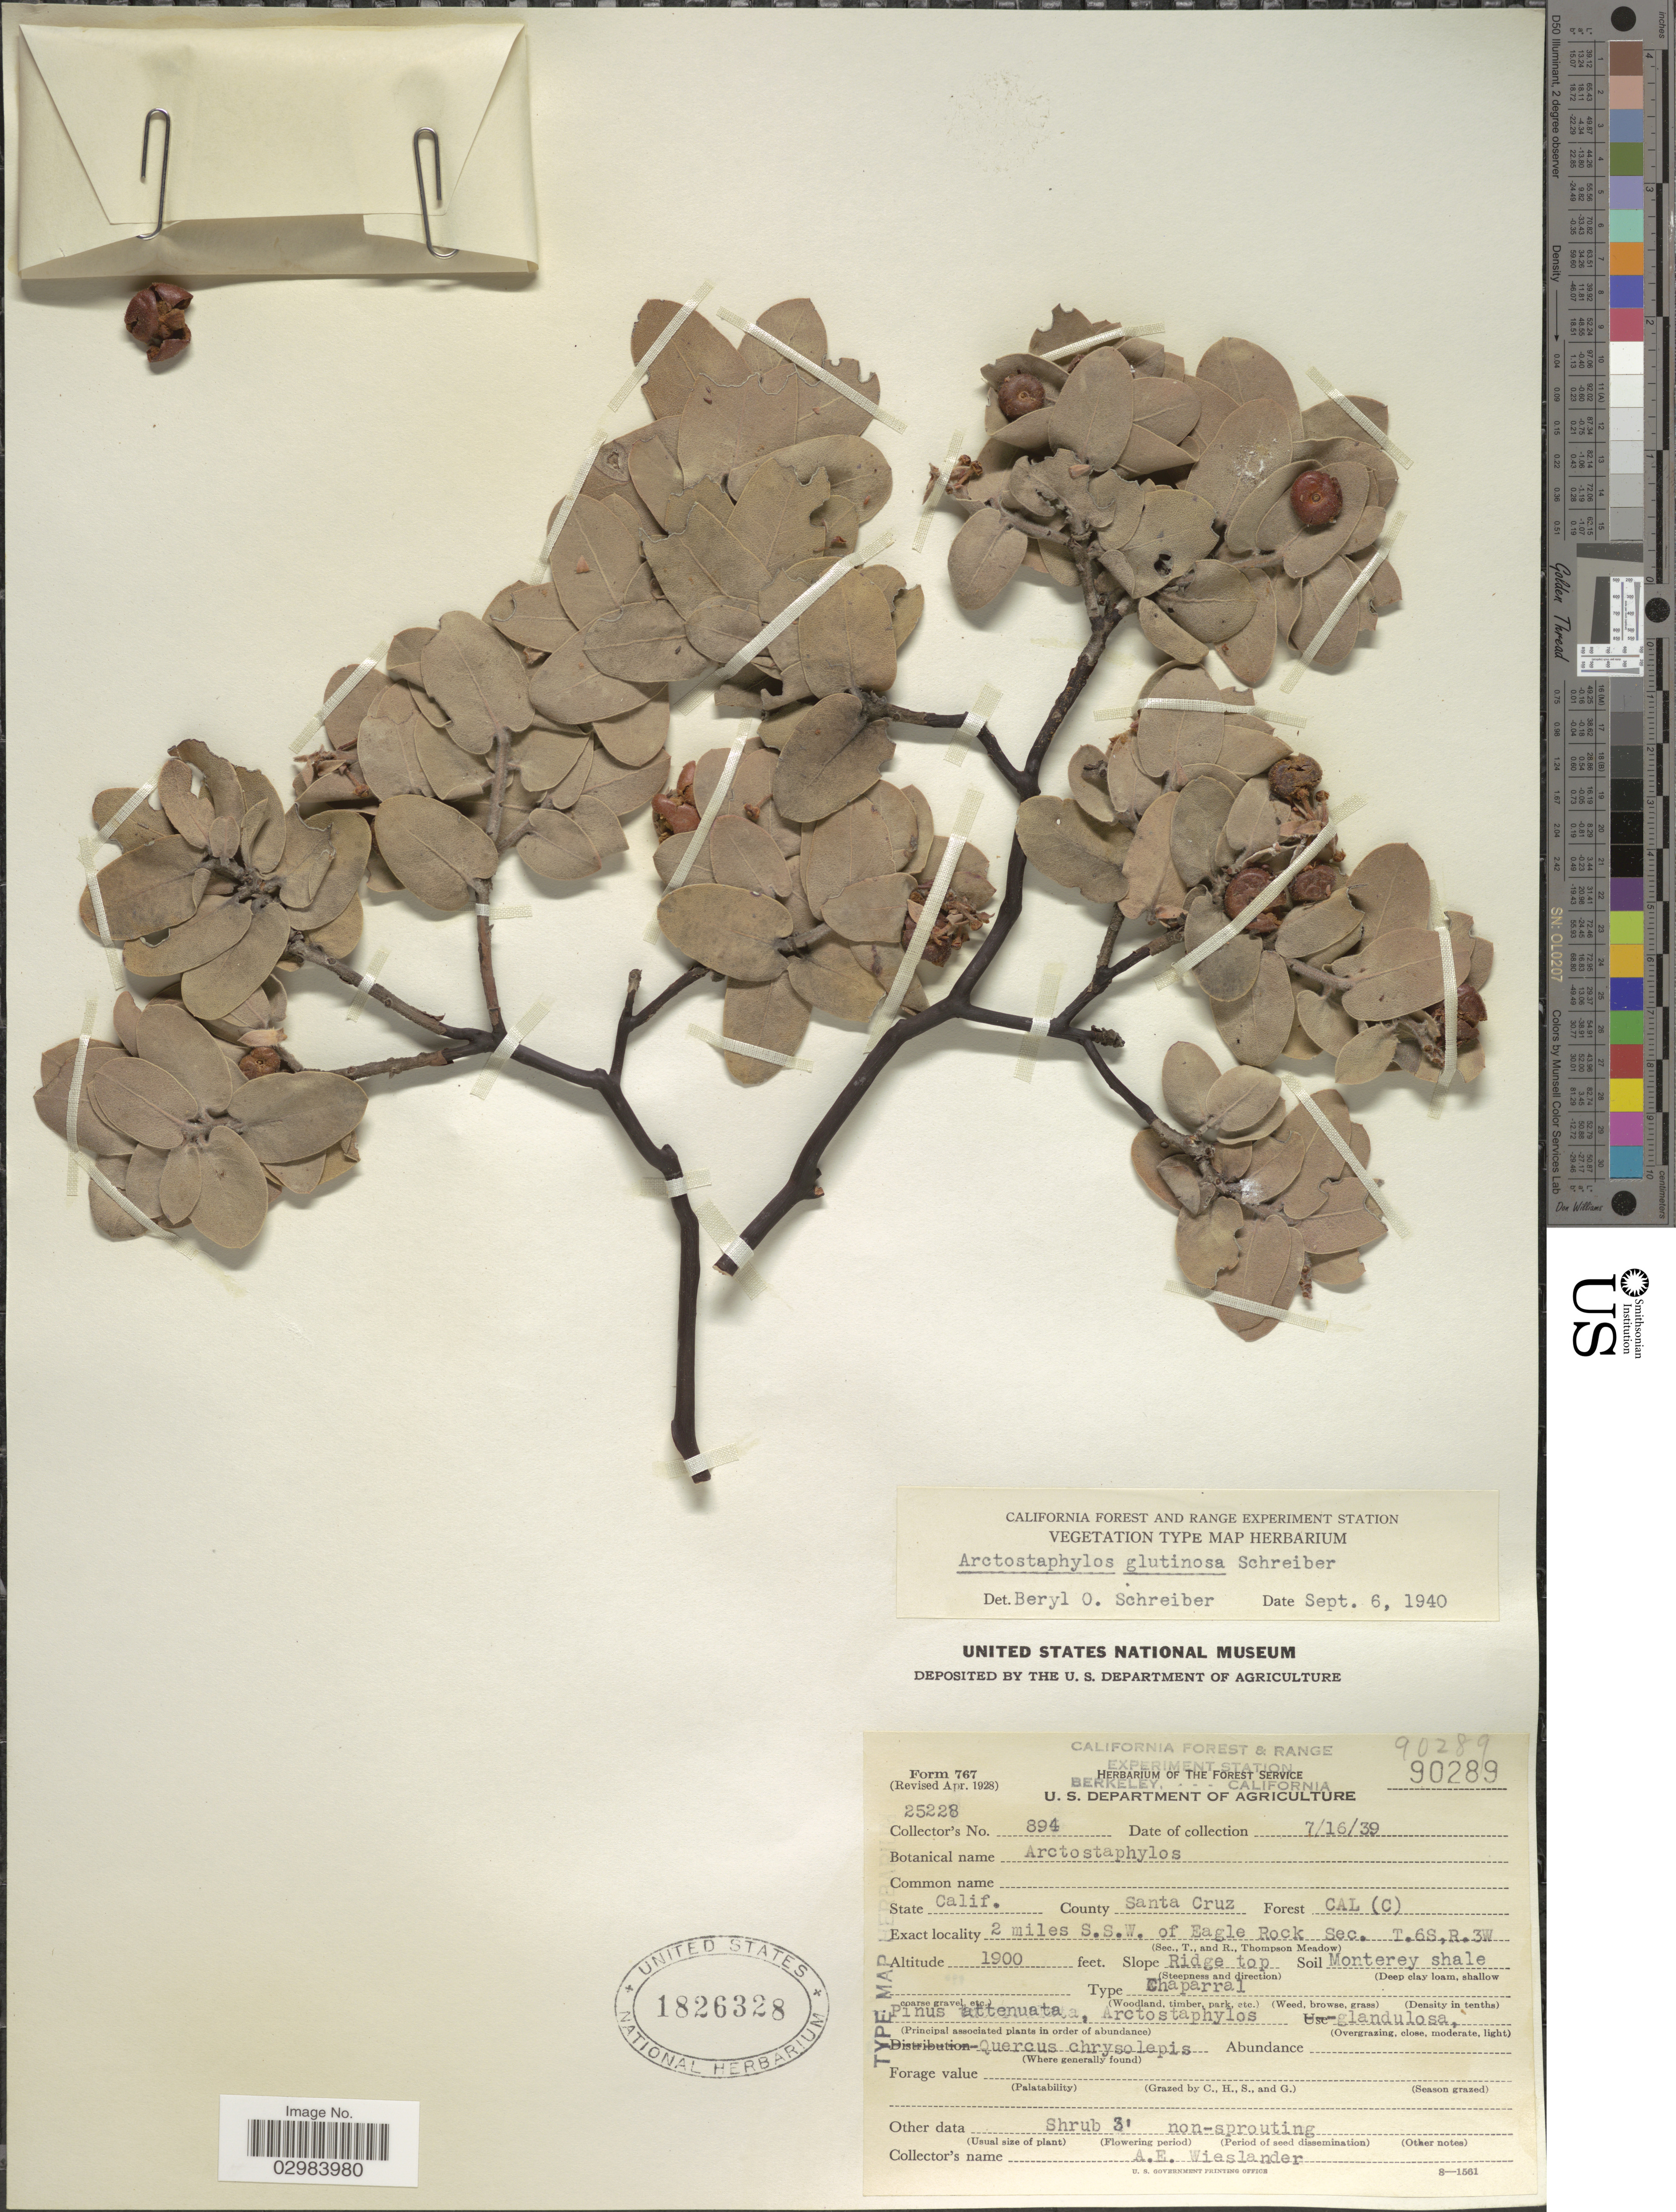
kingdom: Plantae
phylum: Tracheophyta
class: Magnoliopsida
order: Ericales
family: Ericaceae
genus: Arctostaphylos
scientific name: Arctostaphylos glutinosa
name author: B. Schreiber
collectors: A. E. Wieslander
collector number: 894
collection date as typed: Transcribed d/m/y: 16/7/39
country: United States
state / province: California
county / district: Santa Cruz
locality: County Santa Cruz, 2 miles S.S.W. of Eagle Rock, Sec. T.6S, R.3W.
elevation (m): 579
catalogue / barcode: US 1826328